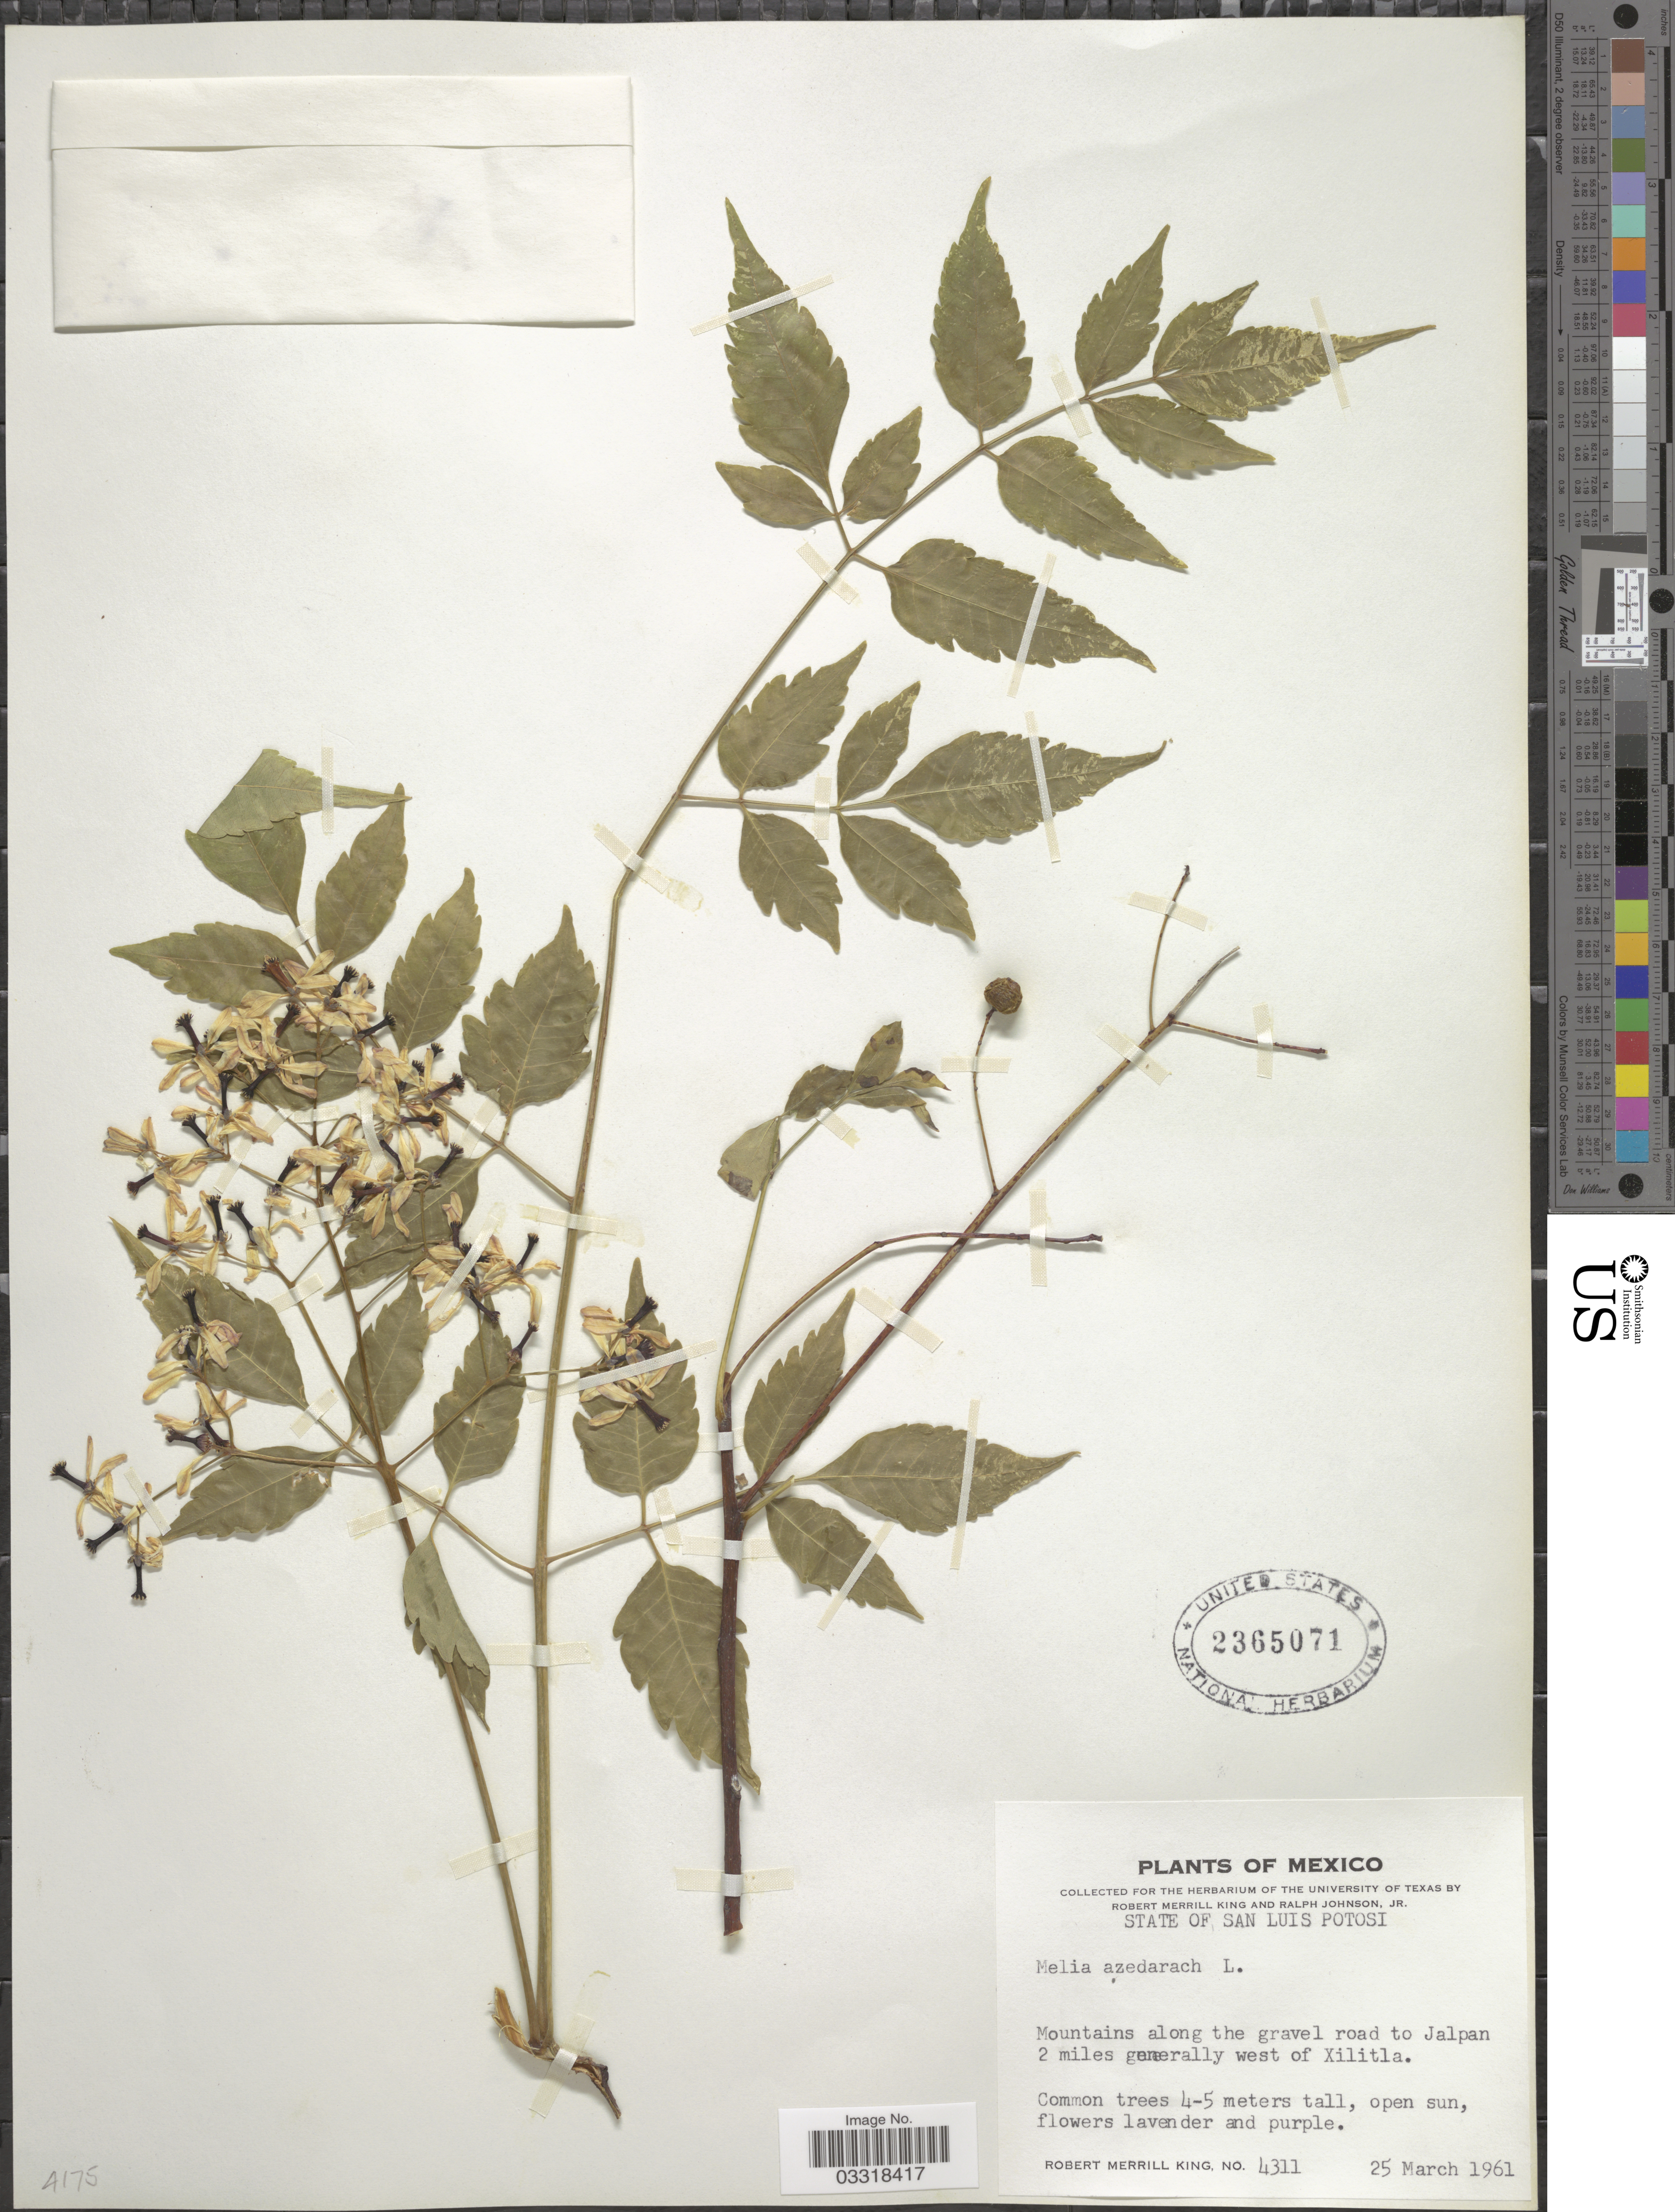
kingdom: Plantae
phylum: Tracheophyta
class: Magnoliopsida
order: Sapindales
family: Meliaceae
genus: Melia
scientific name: Melia azedarach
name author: L.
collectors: R. M. King & R. Johnson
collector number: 4311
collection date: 1961-03-25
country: Mexico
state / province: San Luis Potosí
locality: Mountains along the gravel road to Jalpan 2 miles generally west of Xilitla.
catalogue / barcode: US 2365071